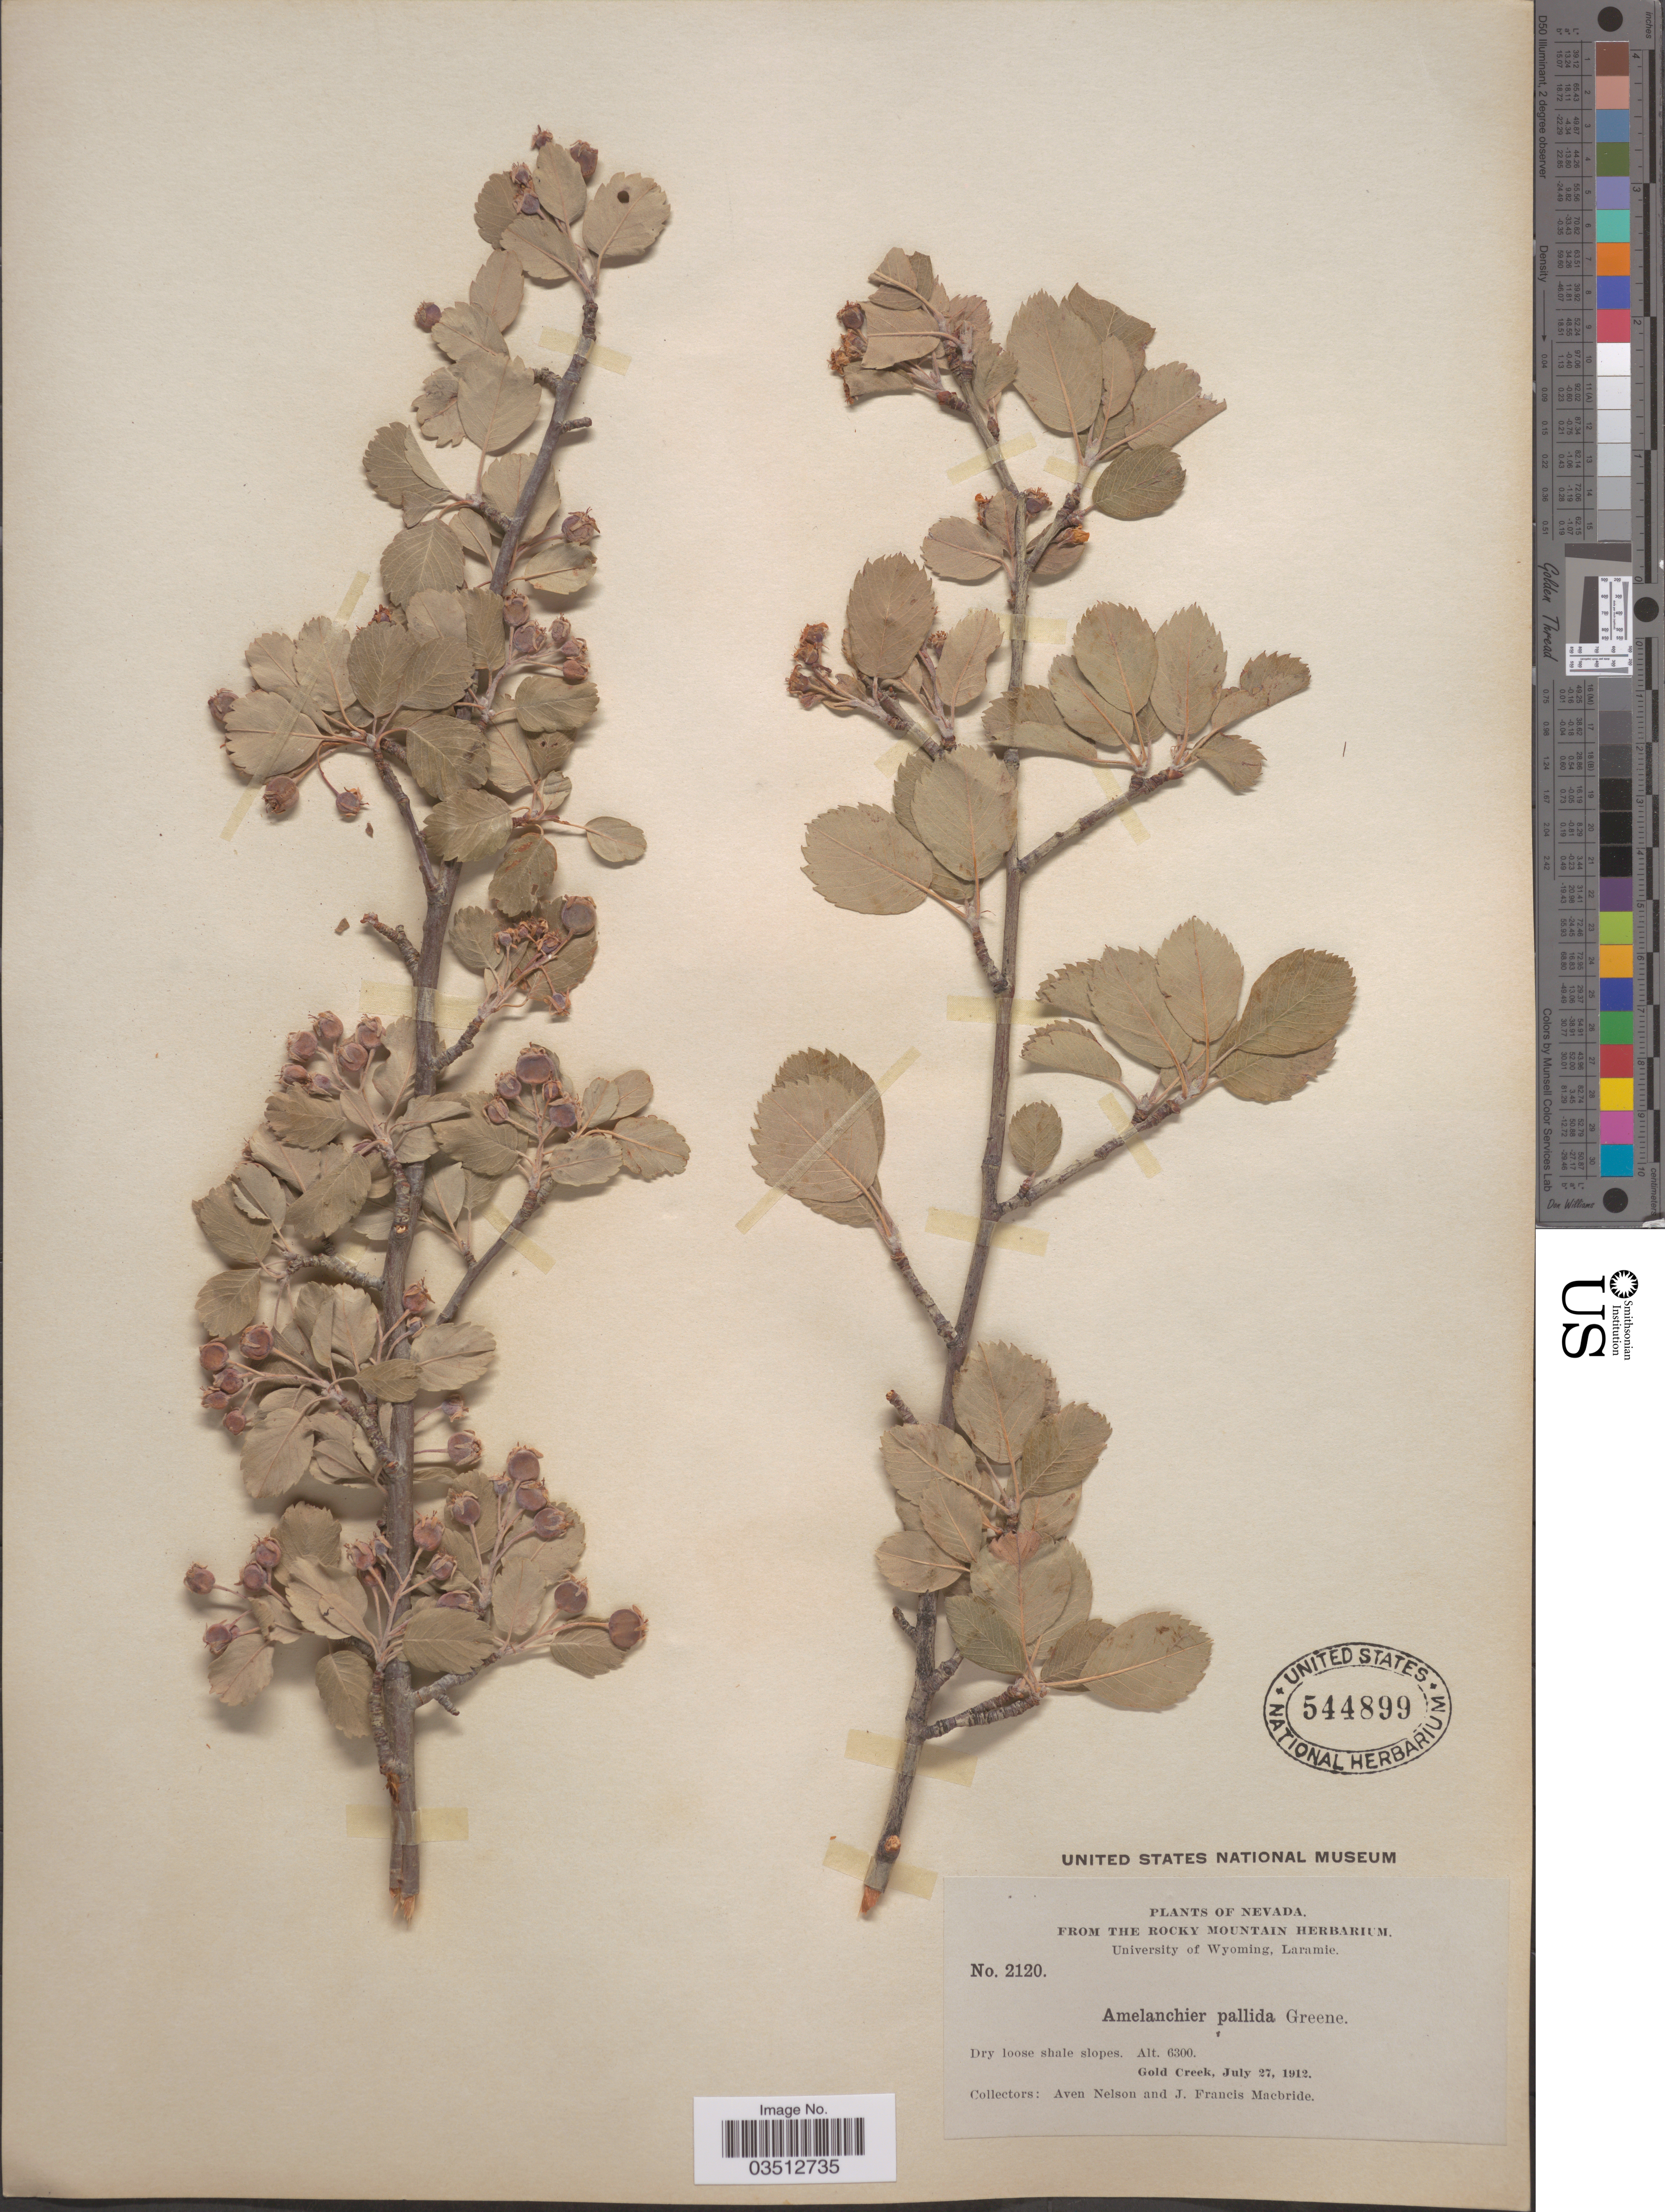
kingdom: Plantae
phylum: Tracheophyta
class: Magnoliopsida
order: Rosales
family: Rosaceae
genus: Amelanchier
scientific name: Amelanchier utahensis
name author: Koehne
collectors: A. Nelson & J. F. Macbride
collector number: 2120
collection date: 1912-07-27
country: United States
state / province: Nevada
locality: Gold Creek.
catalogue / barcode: US 544899